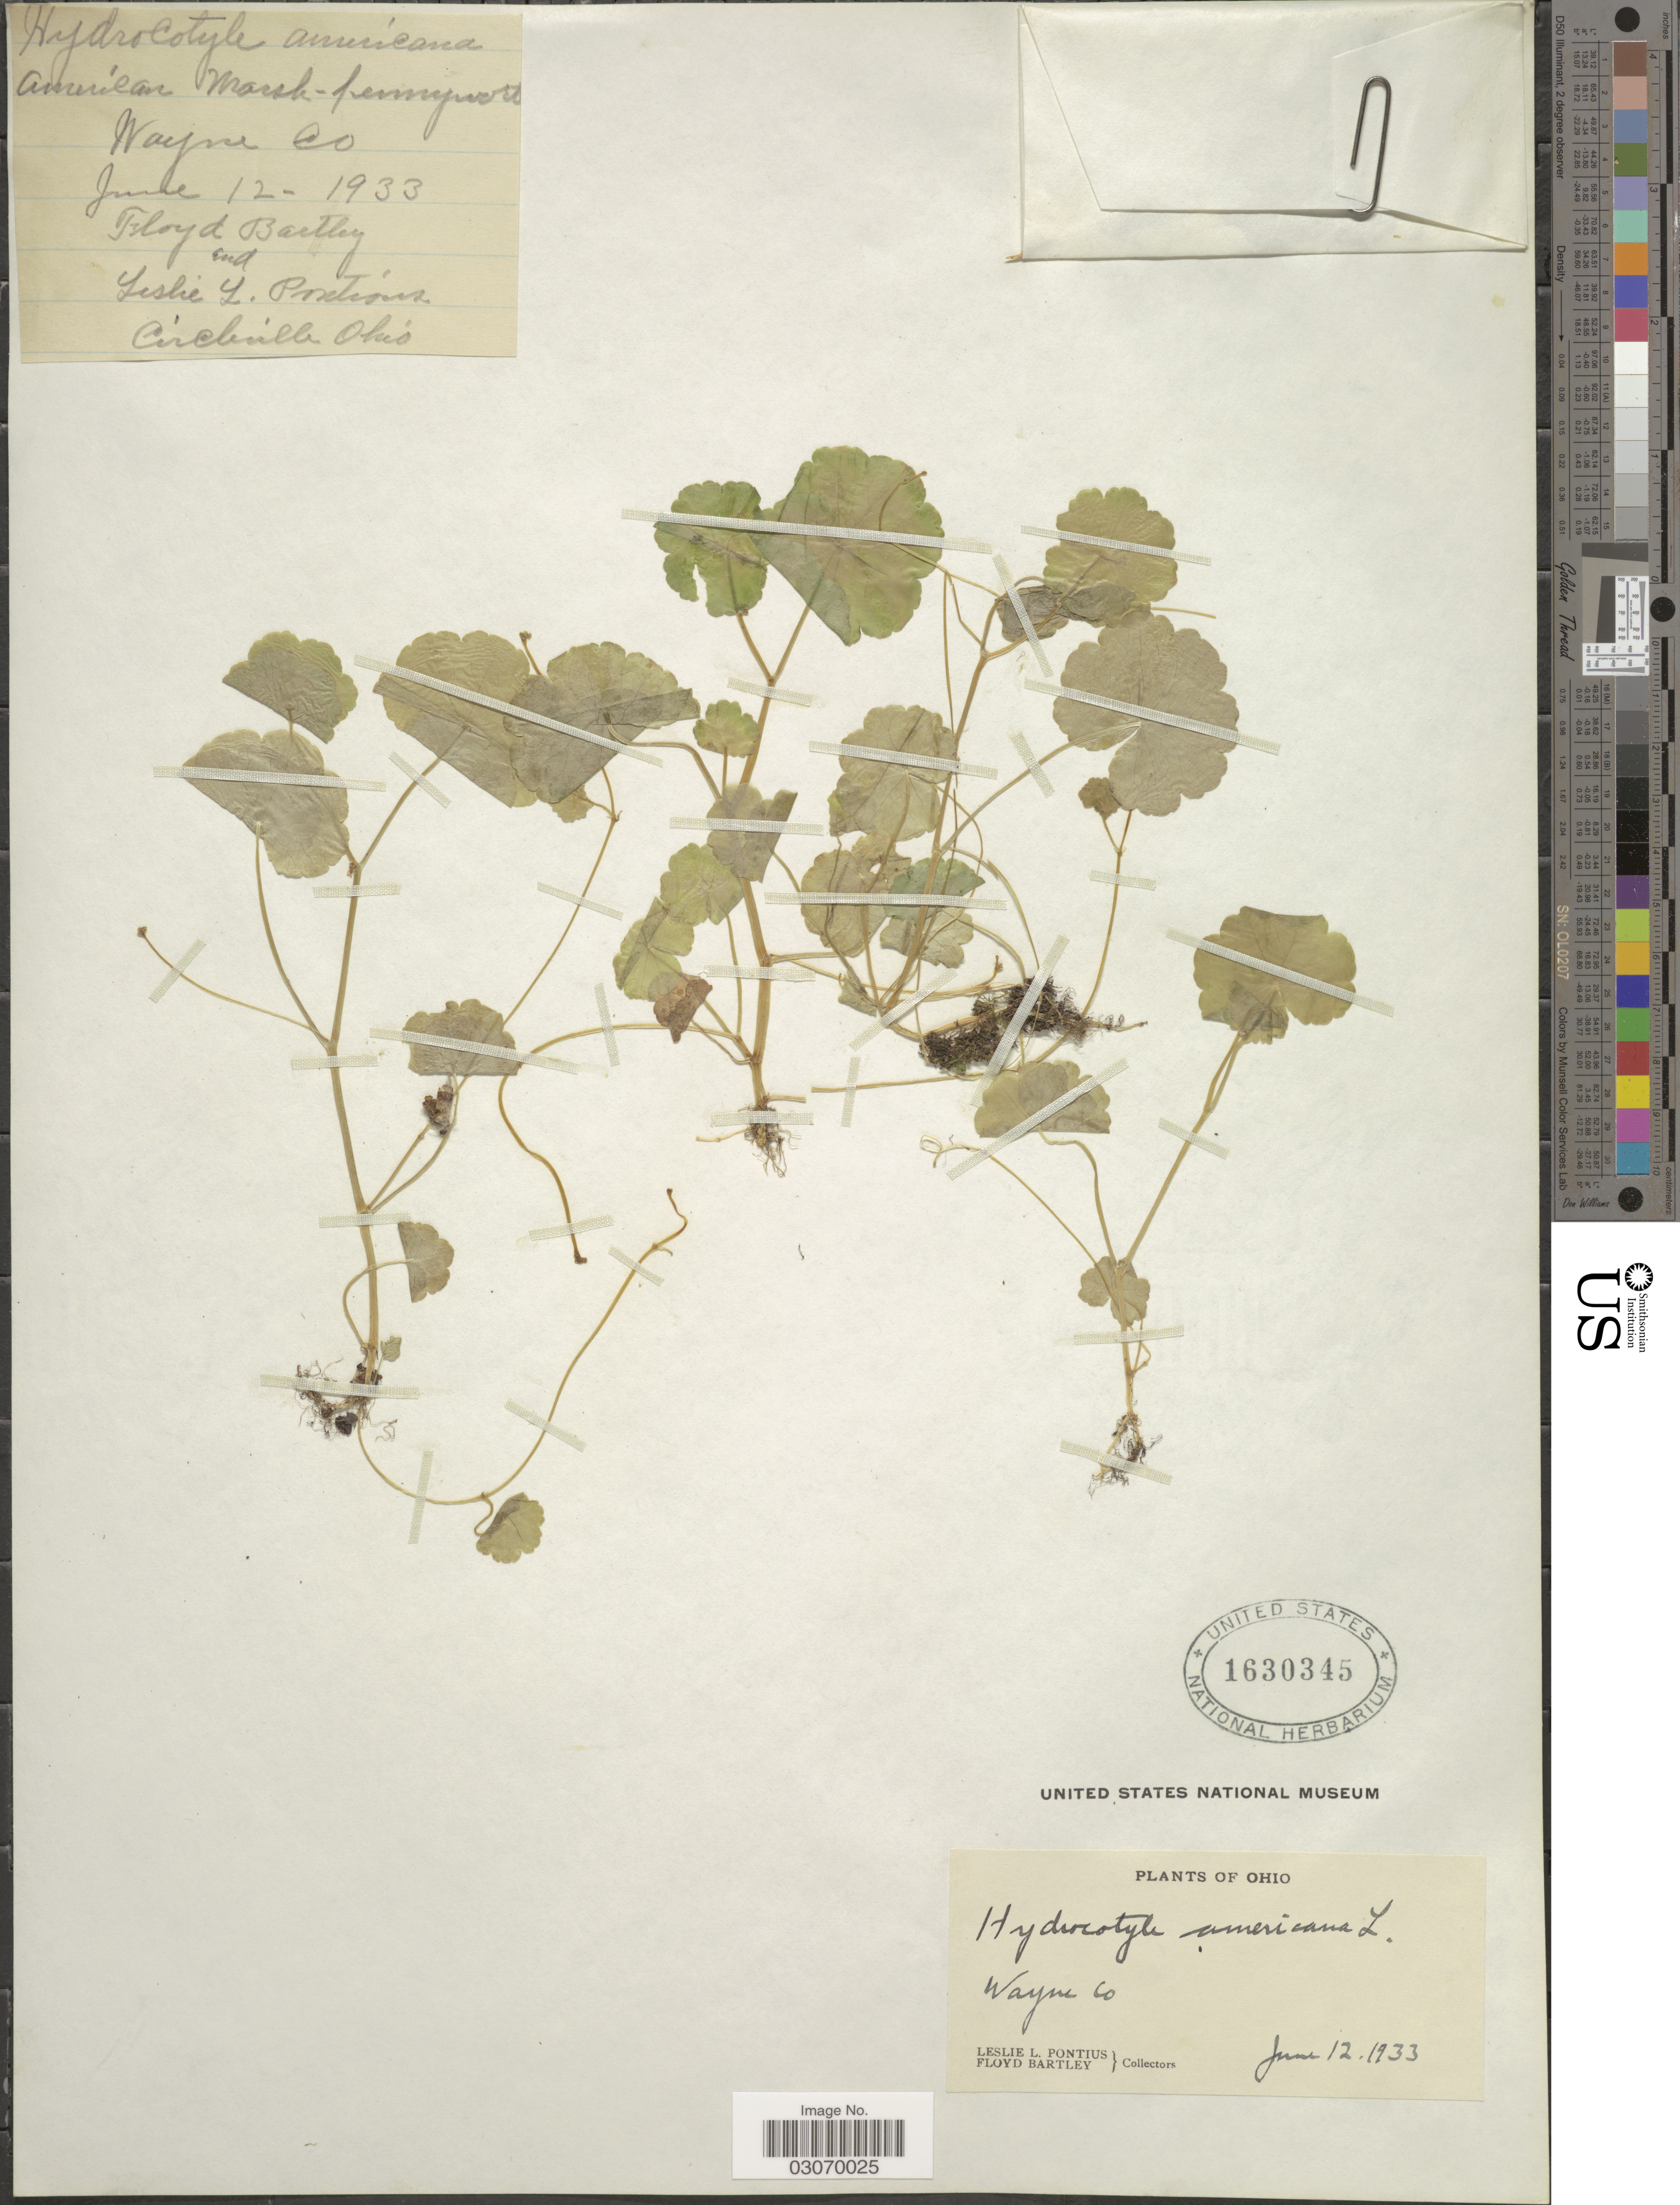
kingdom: Plantae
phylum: Tracheophyta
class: Magnoliopsida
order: Apiales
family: Araliaceae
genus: Hydrocotyle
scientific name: Hydrocotyle americana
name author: L.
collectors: L. L. Pontious & F. Bartley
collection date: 1933-06-12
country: United States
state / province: Ohio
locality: Wayne Co. Circleville.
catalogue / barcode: US 1630345